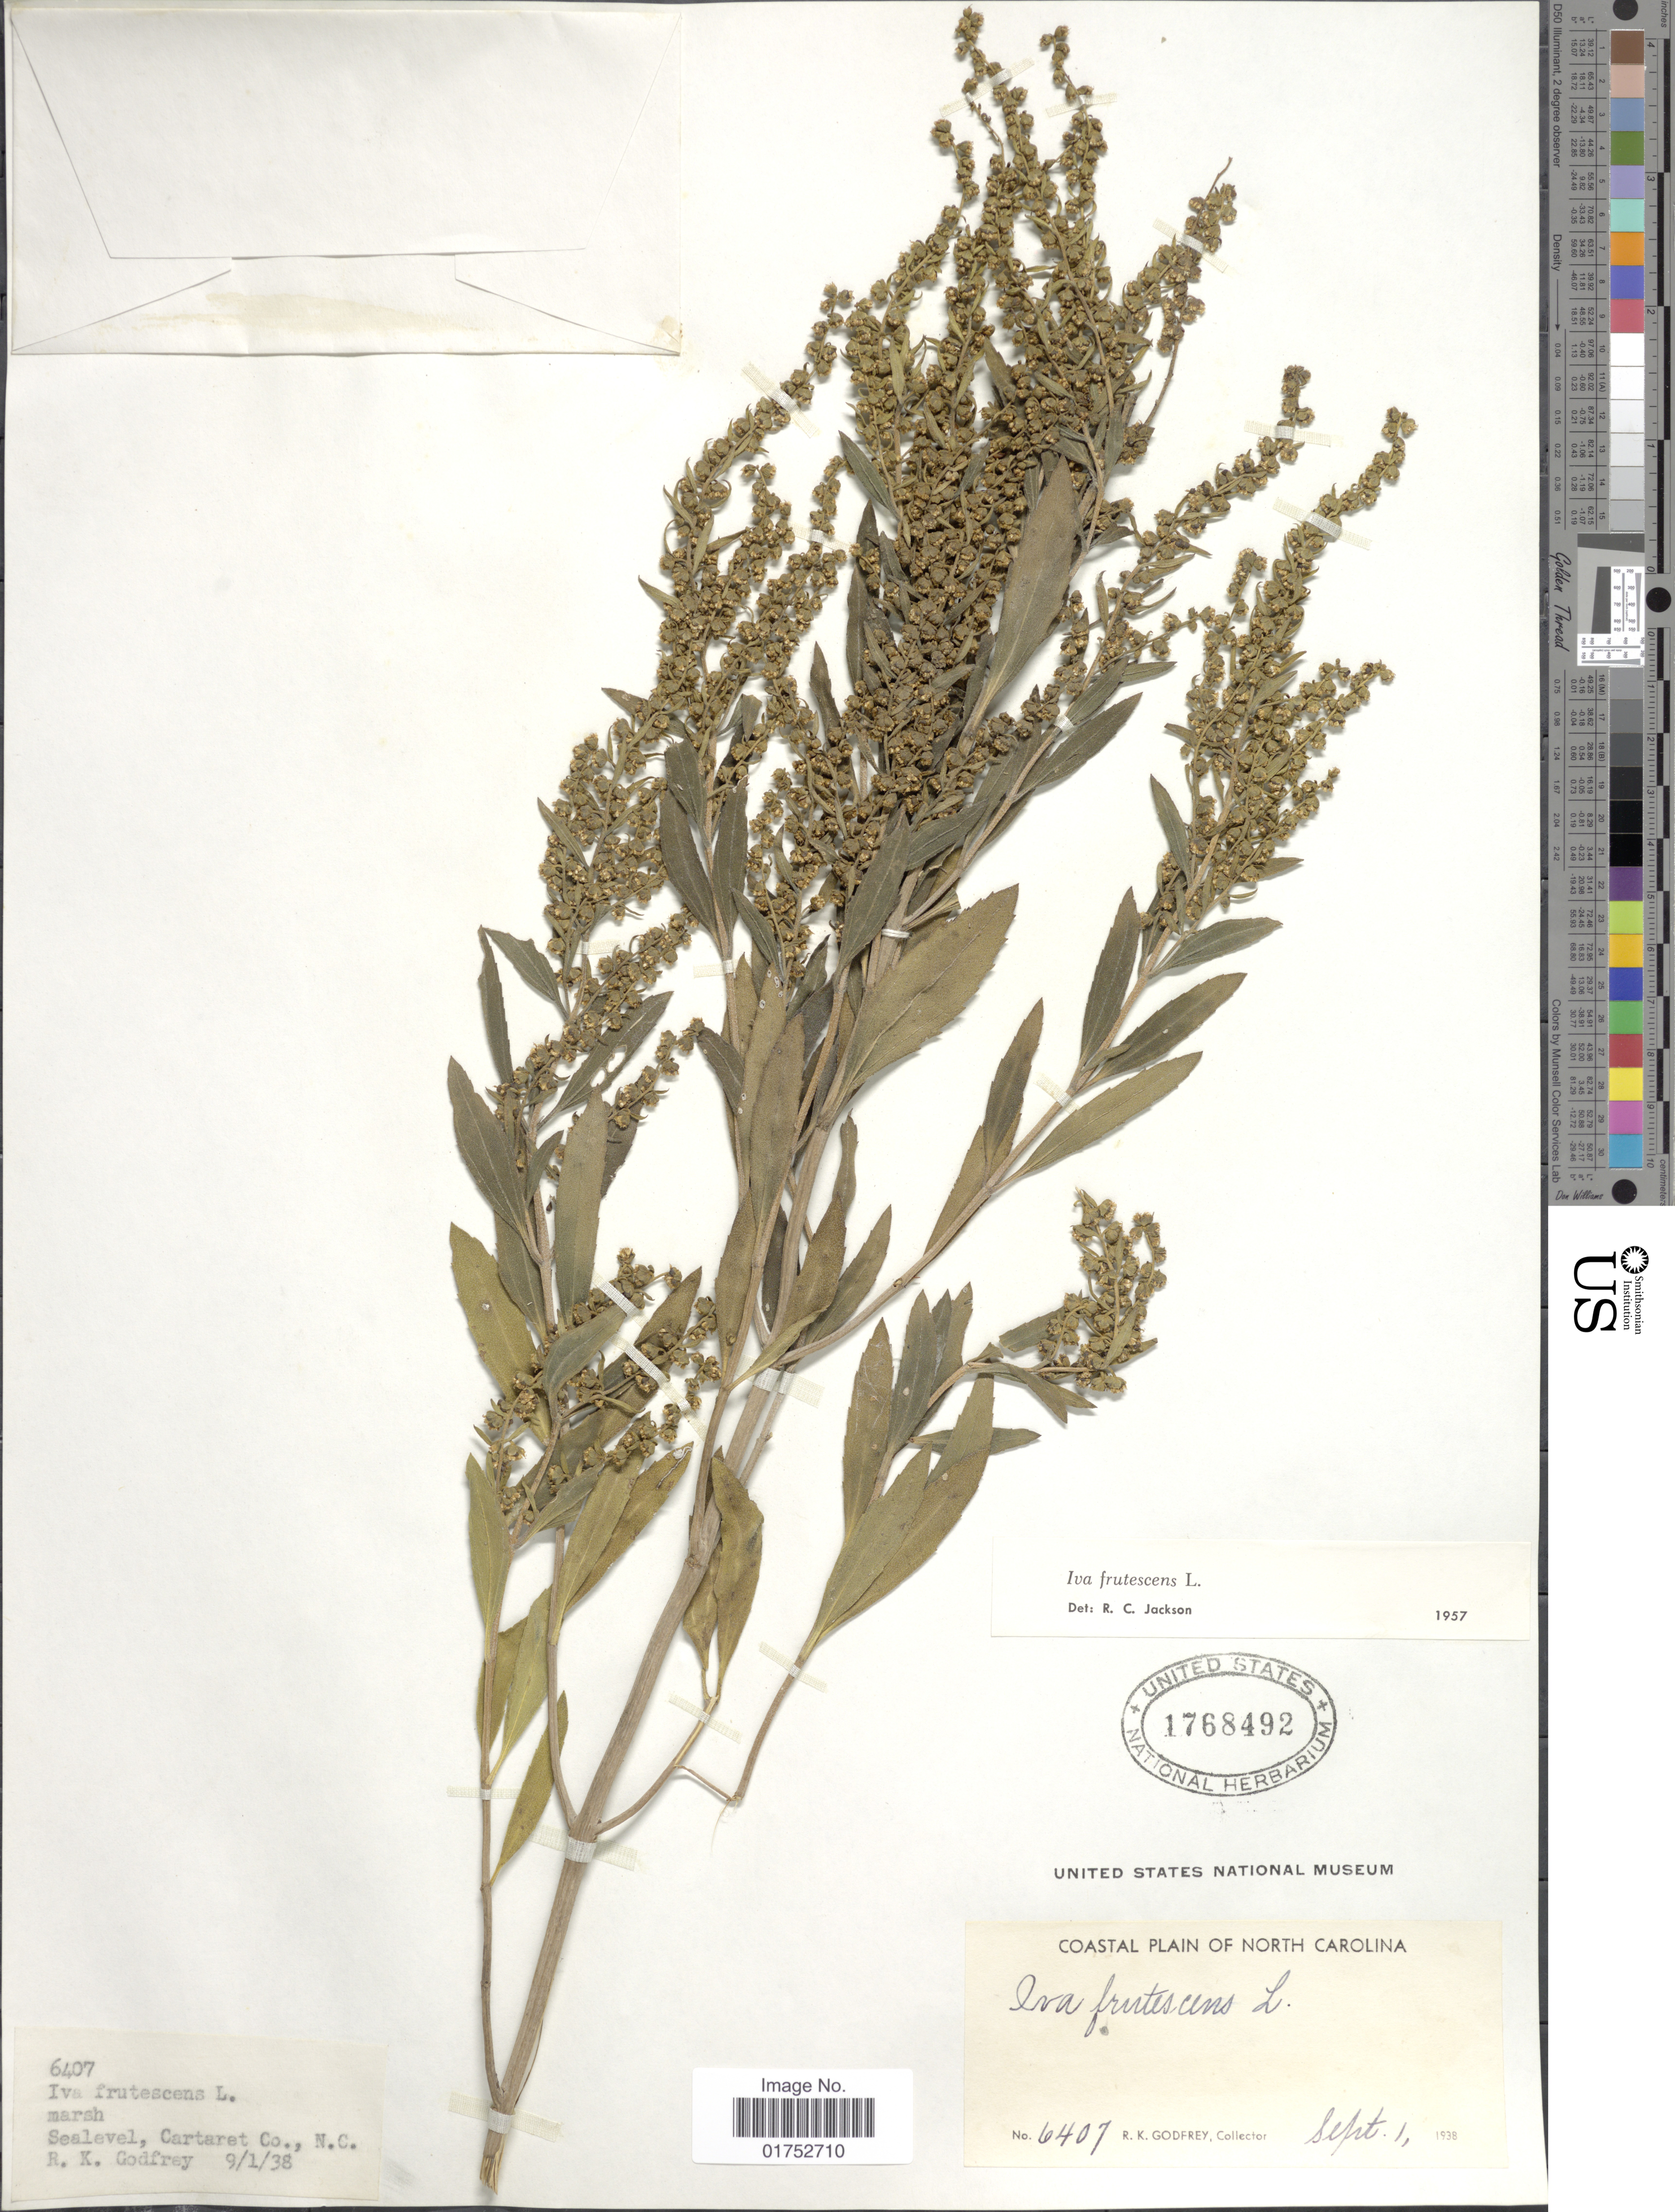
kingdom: Plantae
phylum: Tracheophyta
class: Magnoliopsida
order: Asterales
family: Asteraceae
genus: Iva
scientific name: Iva frutescens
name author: L.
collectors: R. K. Godfrey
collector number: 6407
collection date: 1938-09-01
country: United States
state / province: North Carolina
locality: Cartaret Co., N. C.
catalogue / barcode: US 1768492